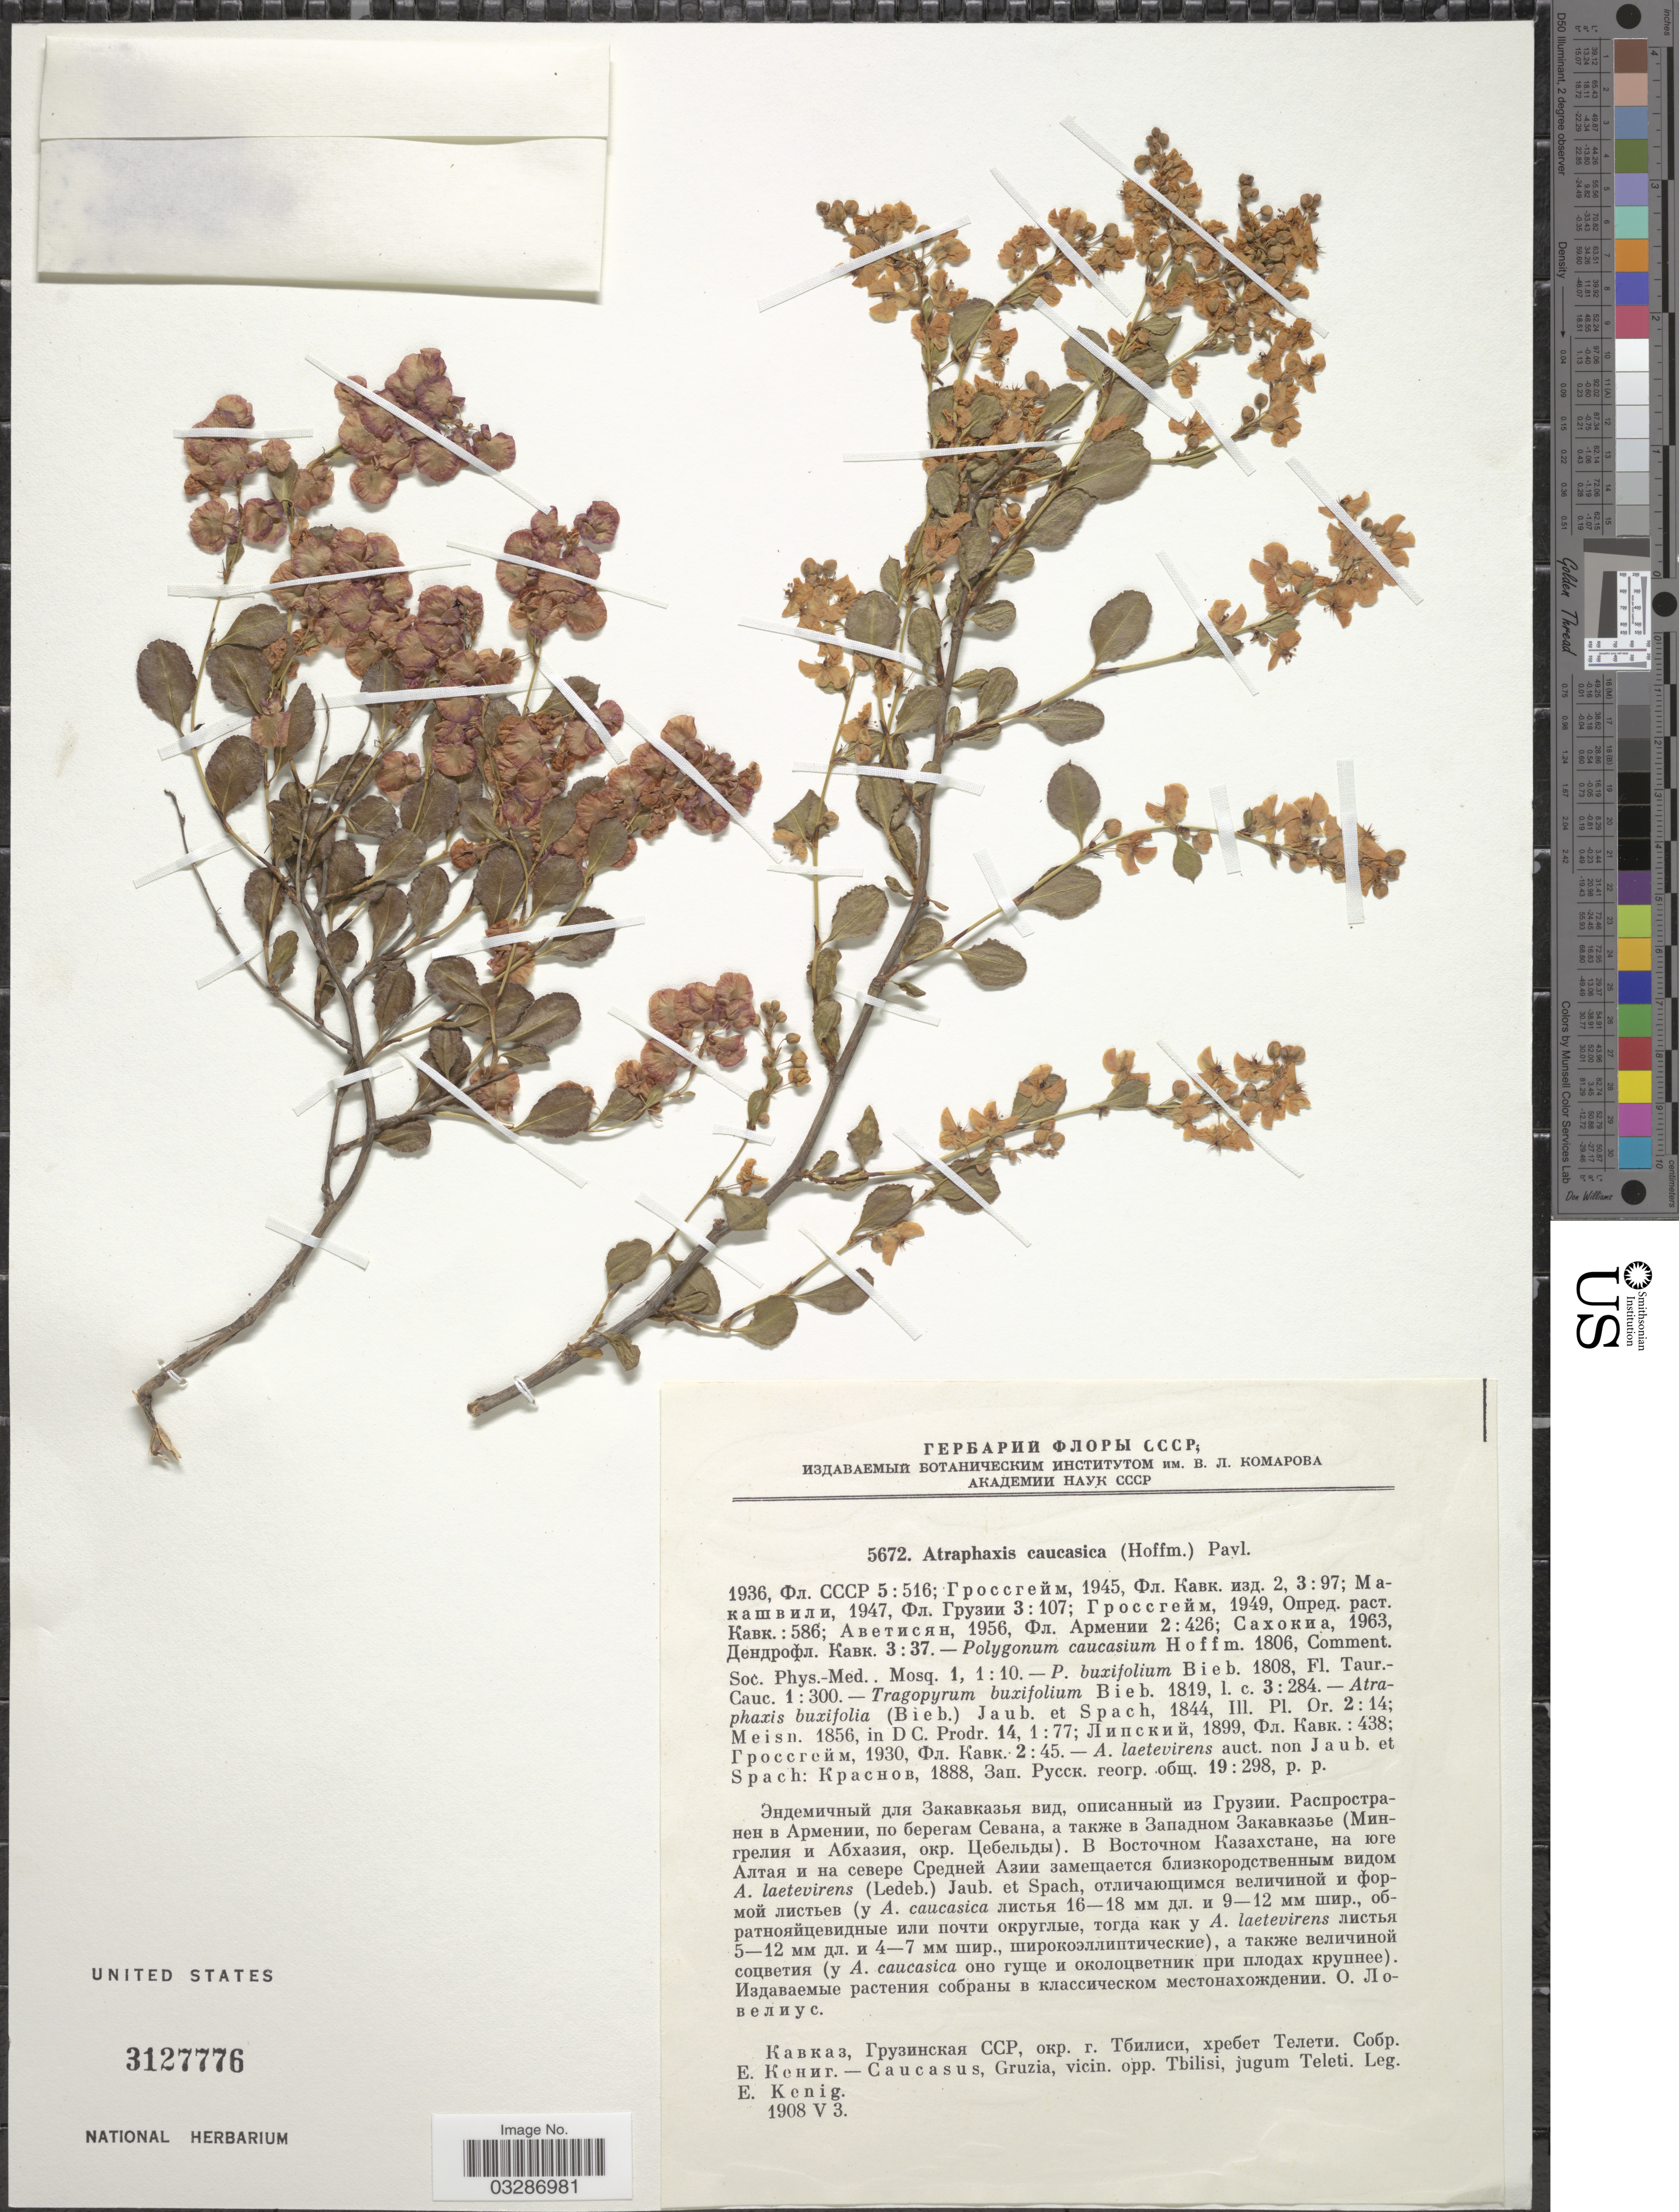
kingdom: Plantae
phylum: Tracheophyta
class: Magnoliopsida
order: Caryophyllales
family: Polygonaceae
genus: Atraphaxis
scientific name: Atraphaxis caucasica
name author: (Hoffm.) Pavlov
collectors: E. Kenig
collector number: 5672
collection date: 1908-05-03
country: Georgia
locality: Caucasus, Gruzia, vicin. opp. Tbilisi, jugum Teleti.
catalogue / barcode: US 3127776